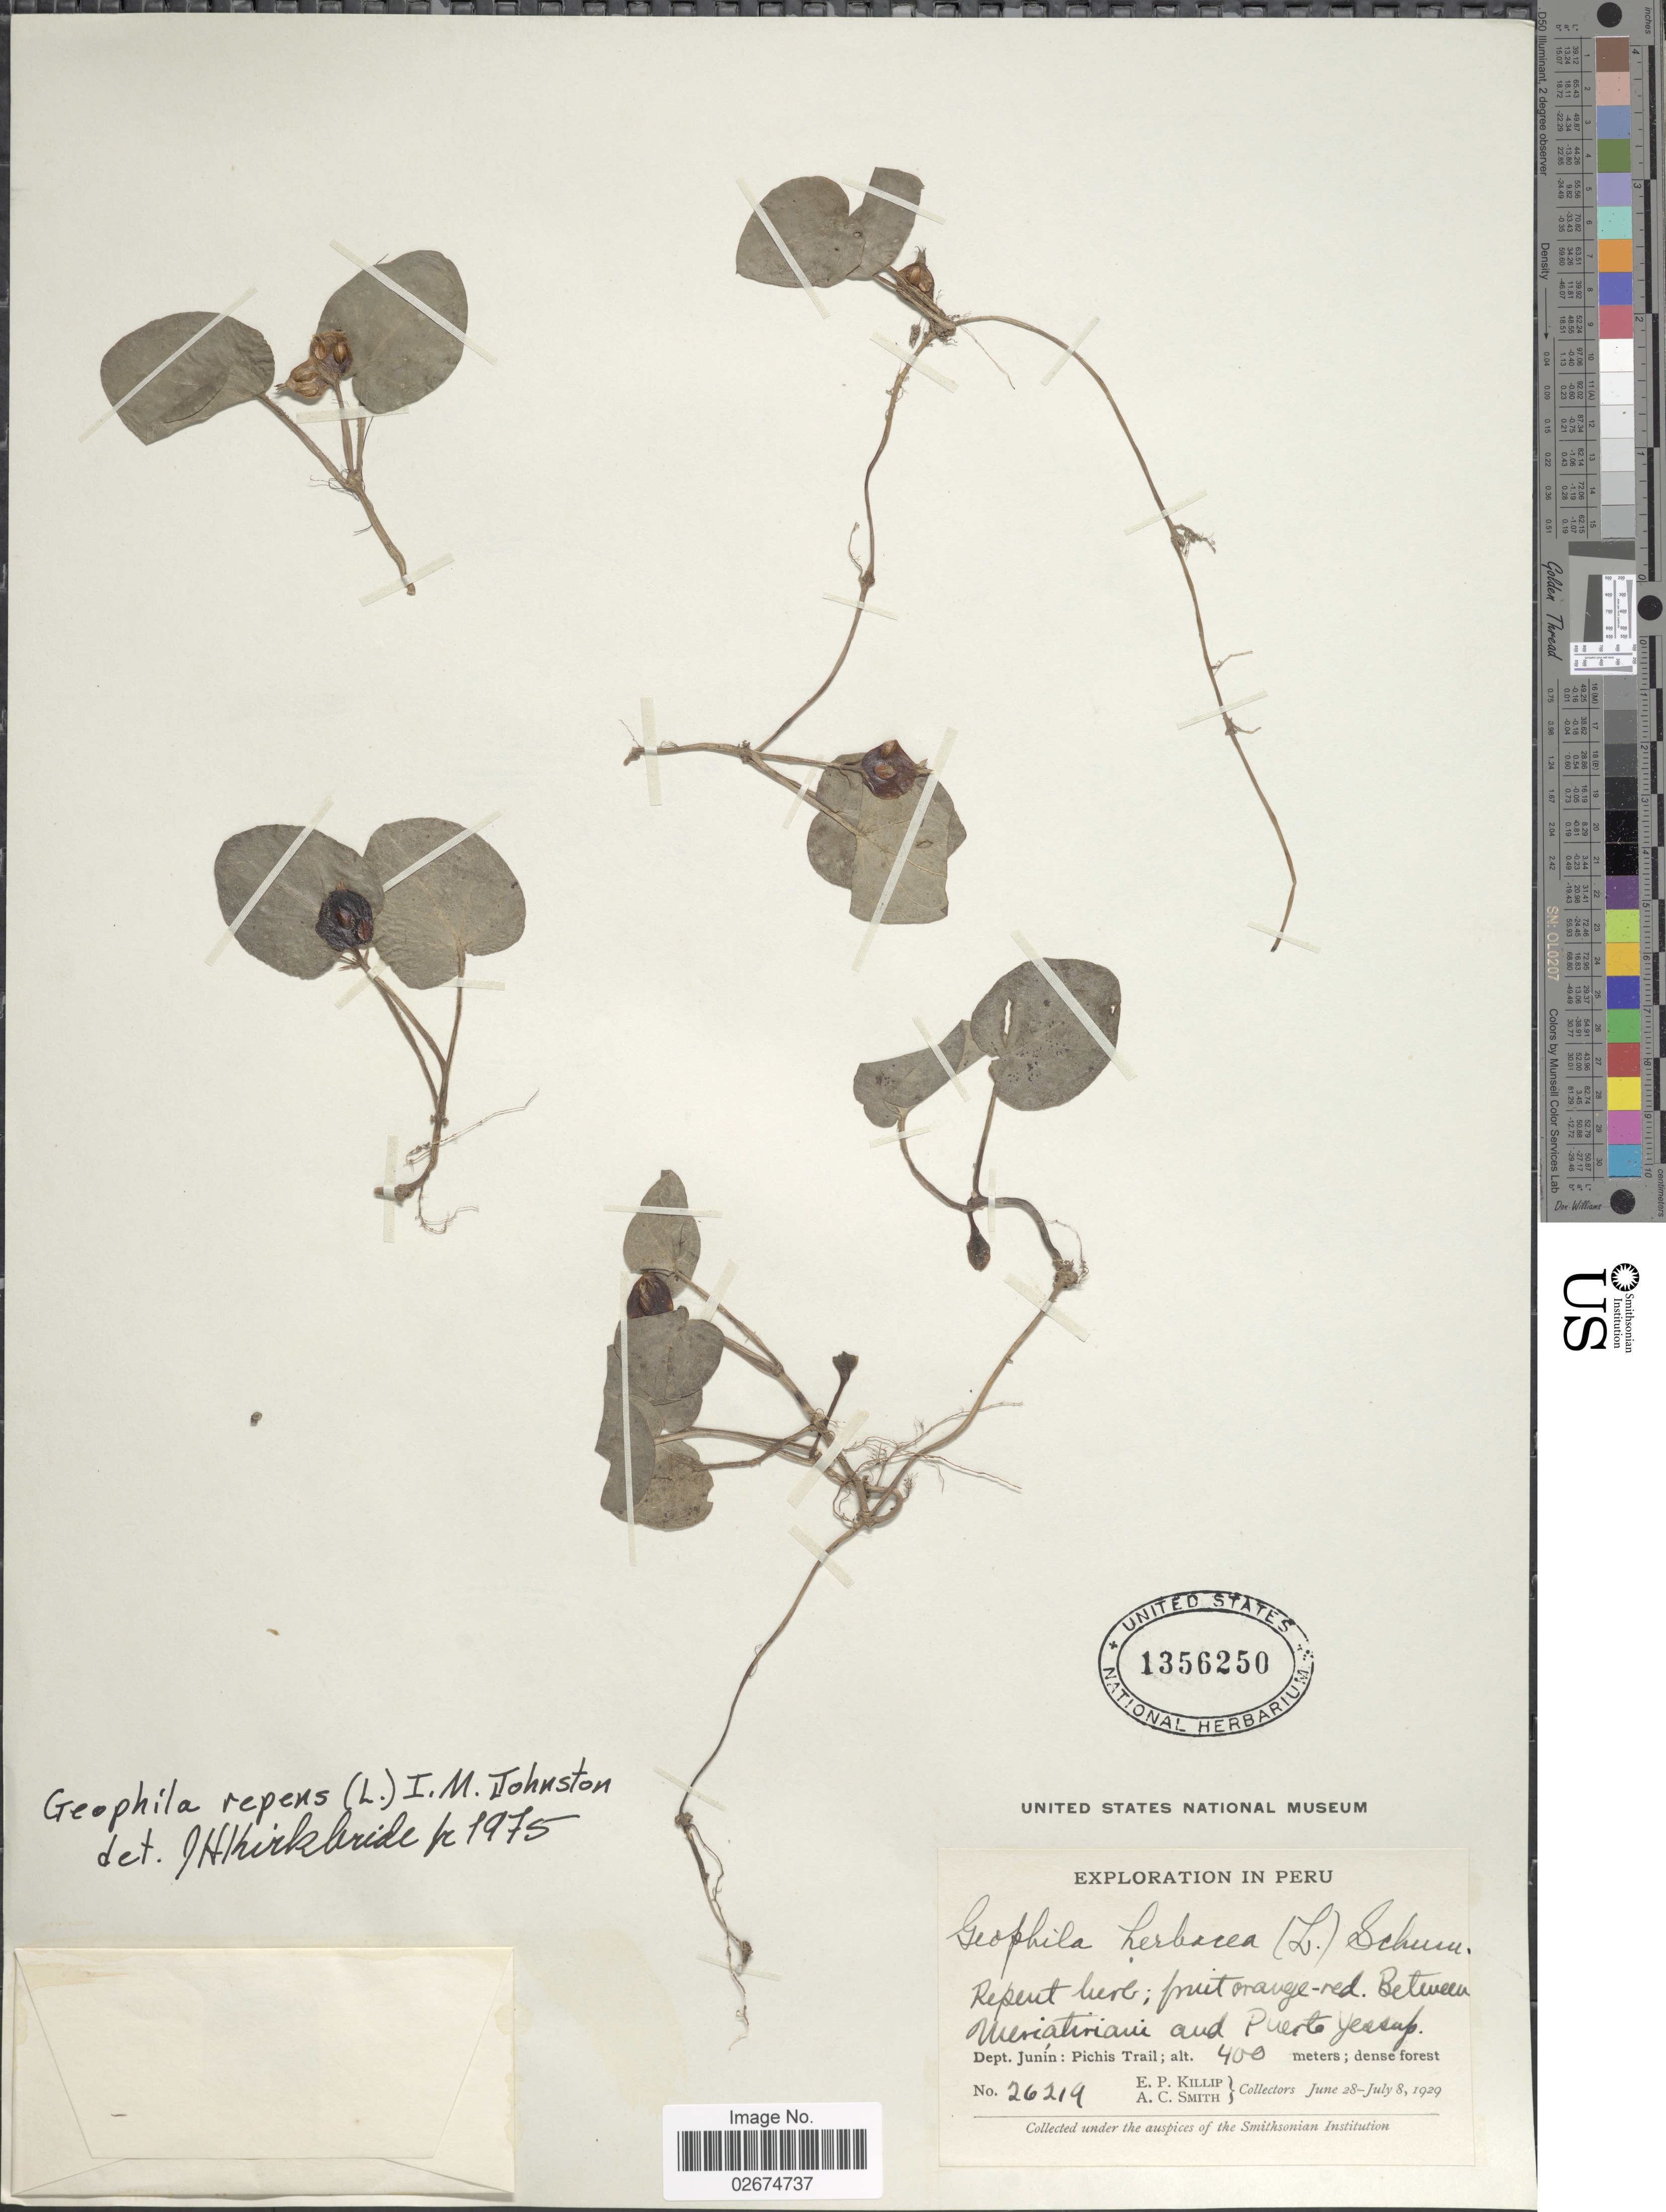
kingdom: Plantae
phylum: Tracheophyta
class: Magnoliopsida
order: Gentianales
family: Rubiaceae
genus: Carinta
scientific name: Carinta repens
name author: (L.) L.B. Sm. & Downs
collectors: E. P. Killip & A. C. Smith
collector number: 26219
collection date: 1929-06-28/1929-07-08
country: Peru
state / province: Junín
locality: Pichis Trail, Between Ullriatiriani and Puerto Yessup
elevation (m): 400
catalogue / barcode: US 1356250